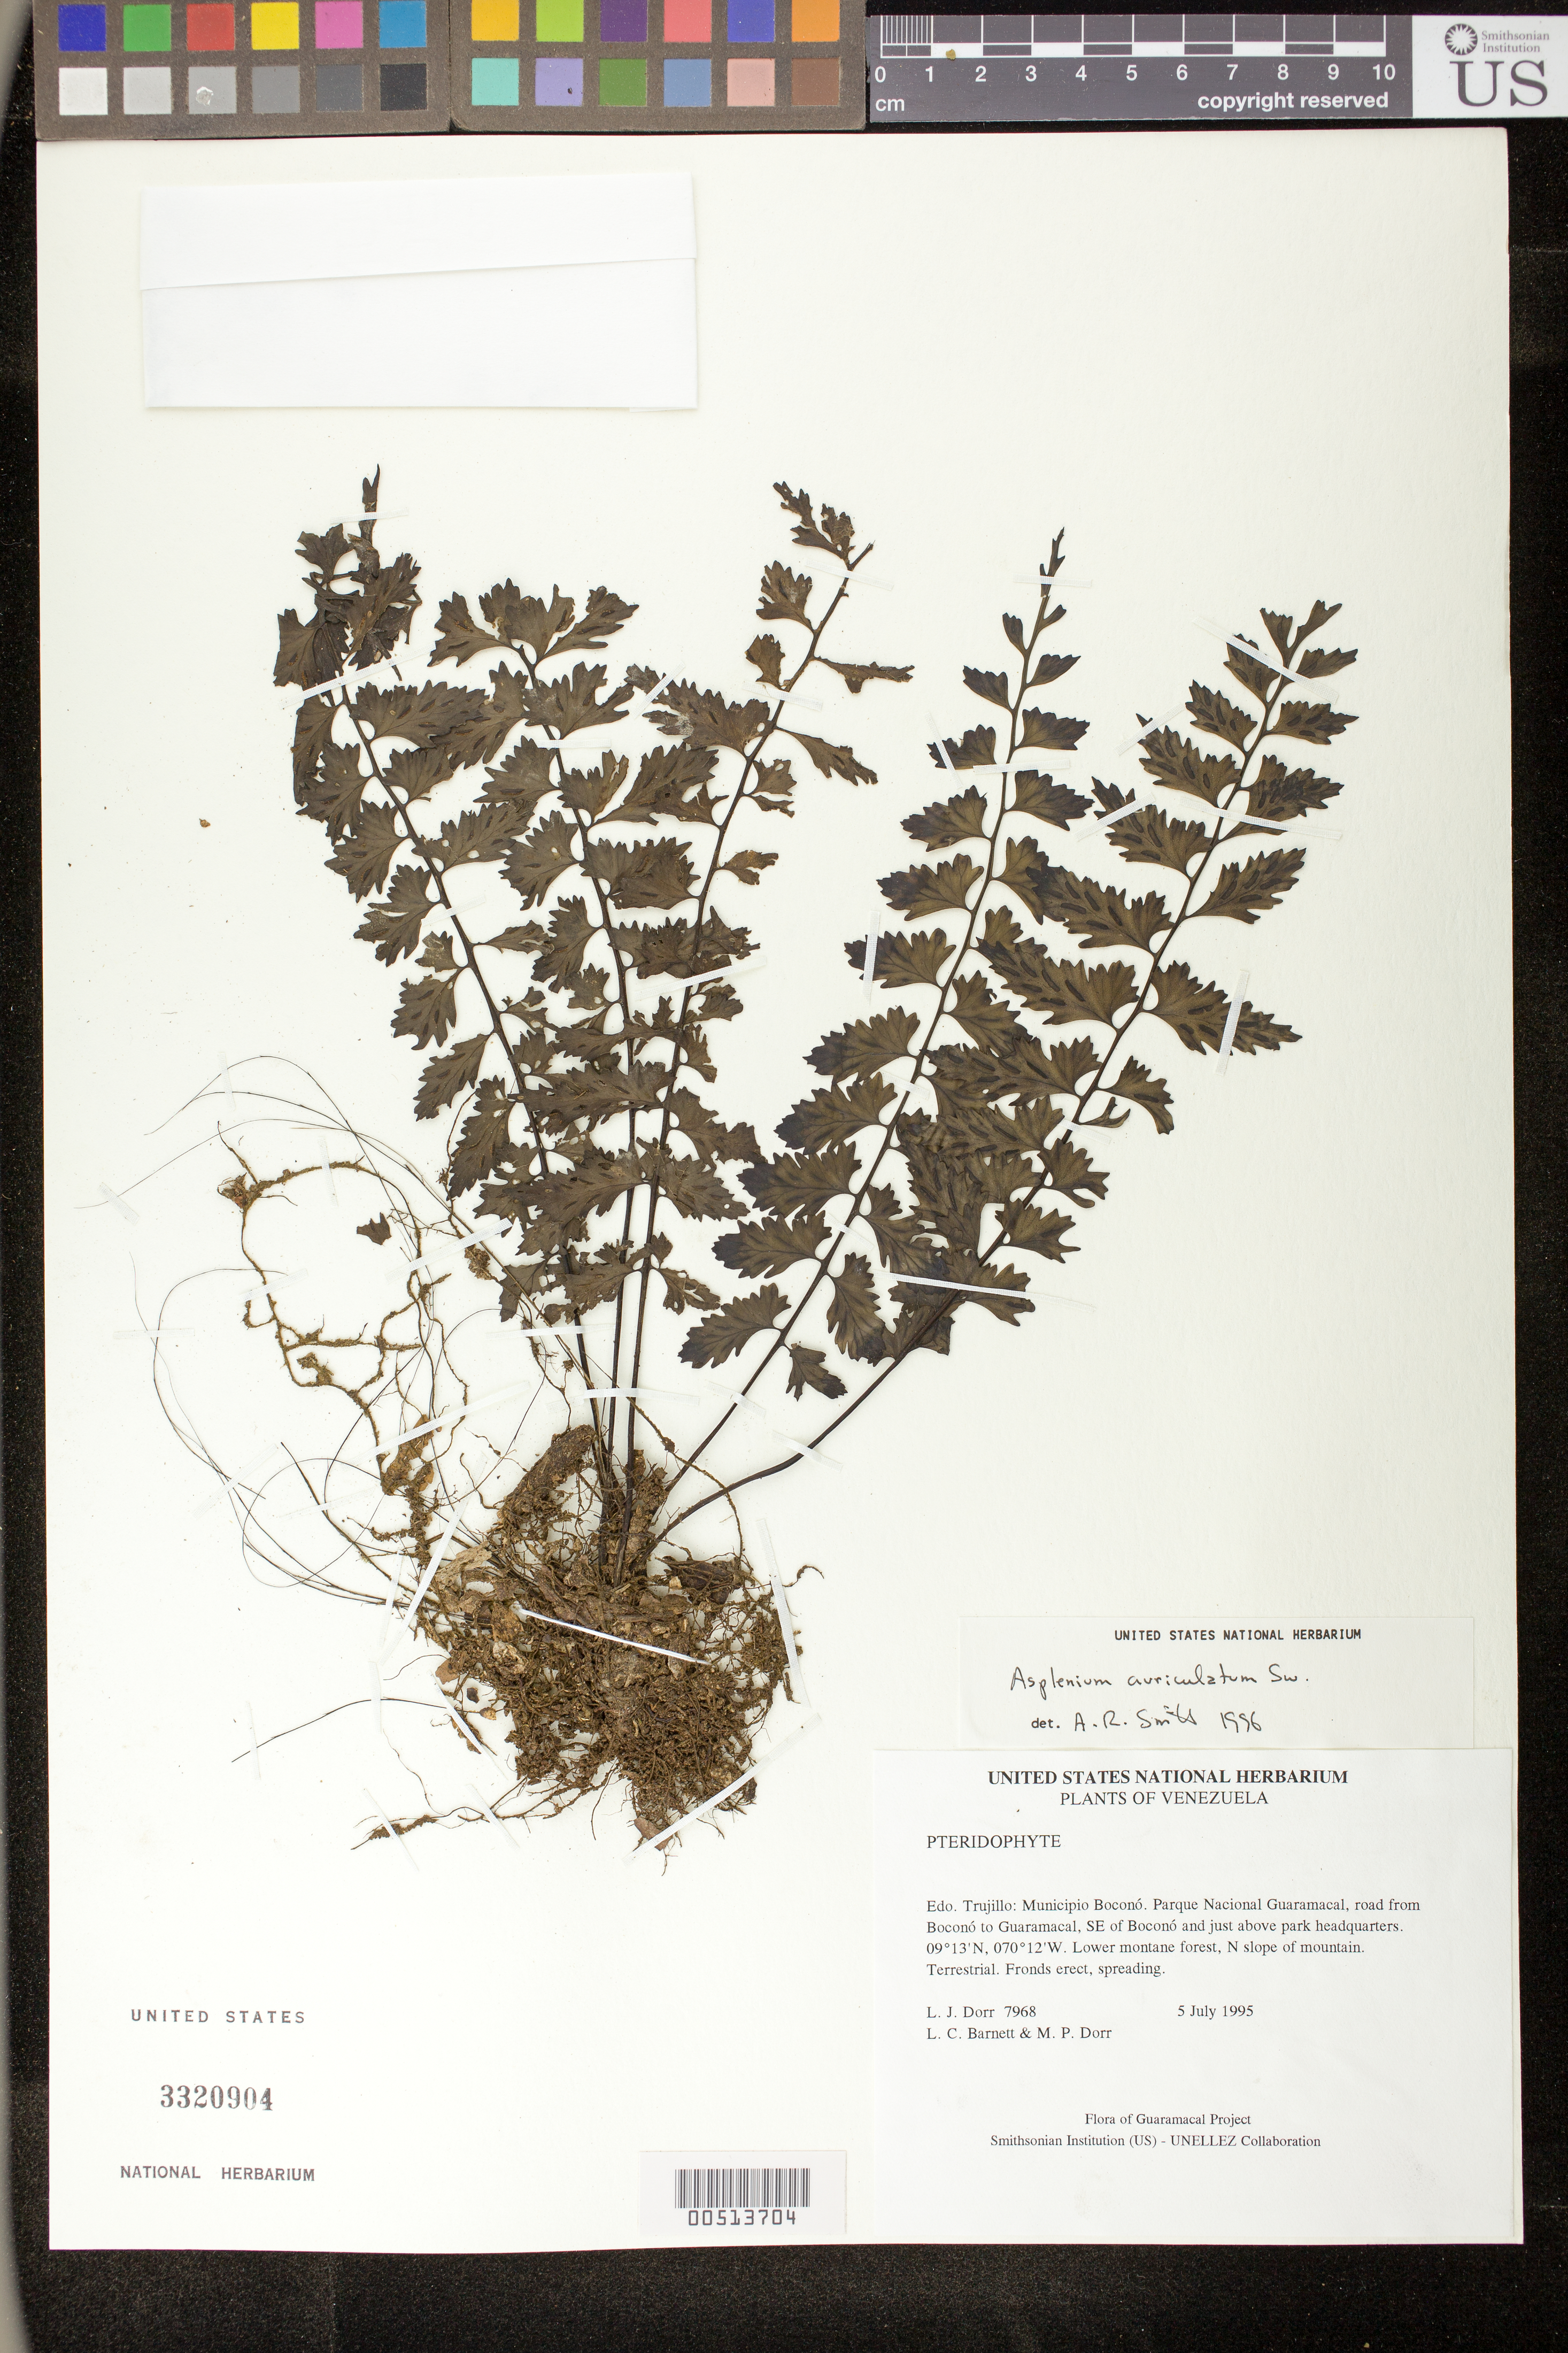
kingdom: Plantae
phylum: Tracheophyta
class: Polypodiopsida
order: Polypodiales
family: Aspleniaceae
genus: Asplenium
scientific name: Asplenium auriculatum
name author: Sw.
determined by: Smith, Alan R., (UC)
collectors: L. J. Dorr, L. C. Barnett & M. P. Dorr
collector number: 7968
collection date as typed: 05 Jul 1995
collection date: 1995-07-05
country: Venezuela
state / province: Trujillo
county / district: Boconó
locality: Parque Nacional Guaramacal, road from Boconó to Guaramacal, SE of Boconó, just above park headquarters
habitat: Lower montane forest, N slope of mountain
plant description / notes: PORT, UC, US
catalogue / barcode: US 3320904